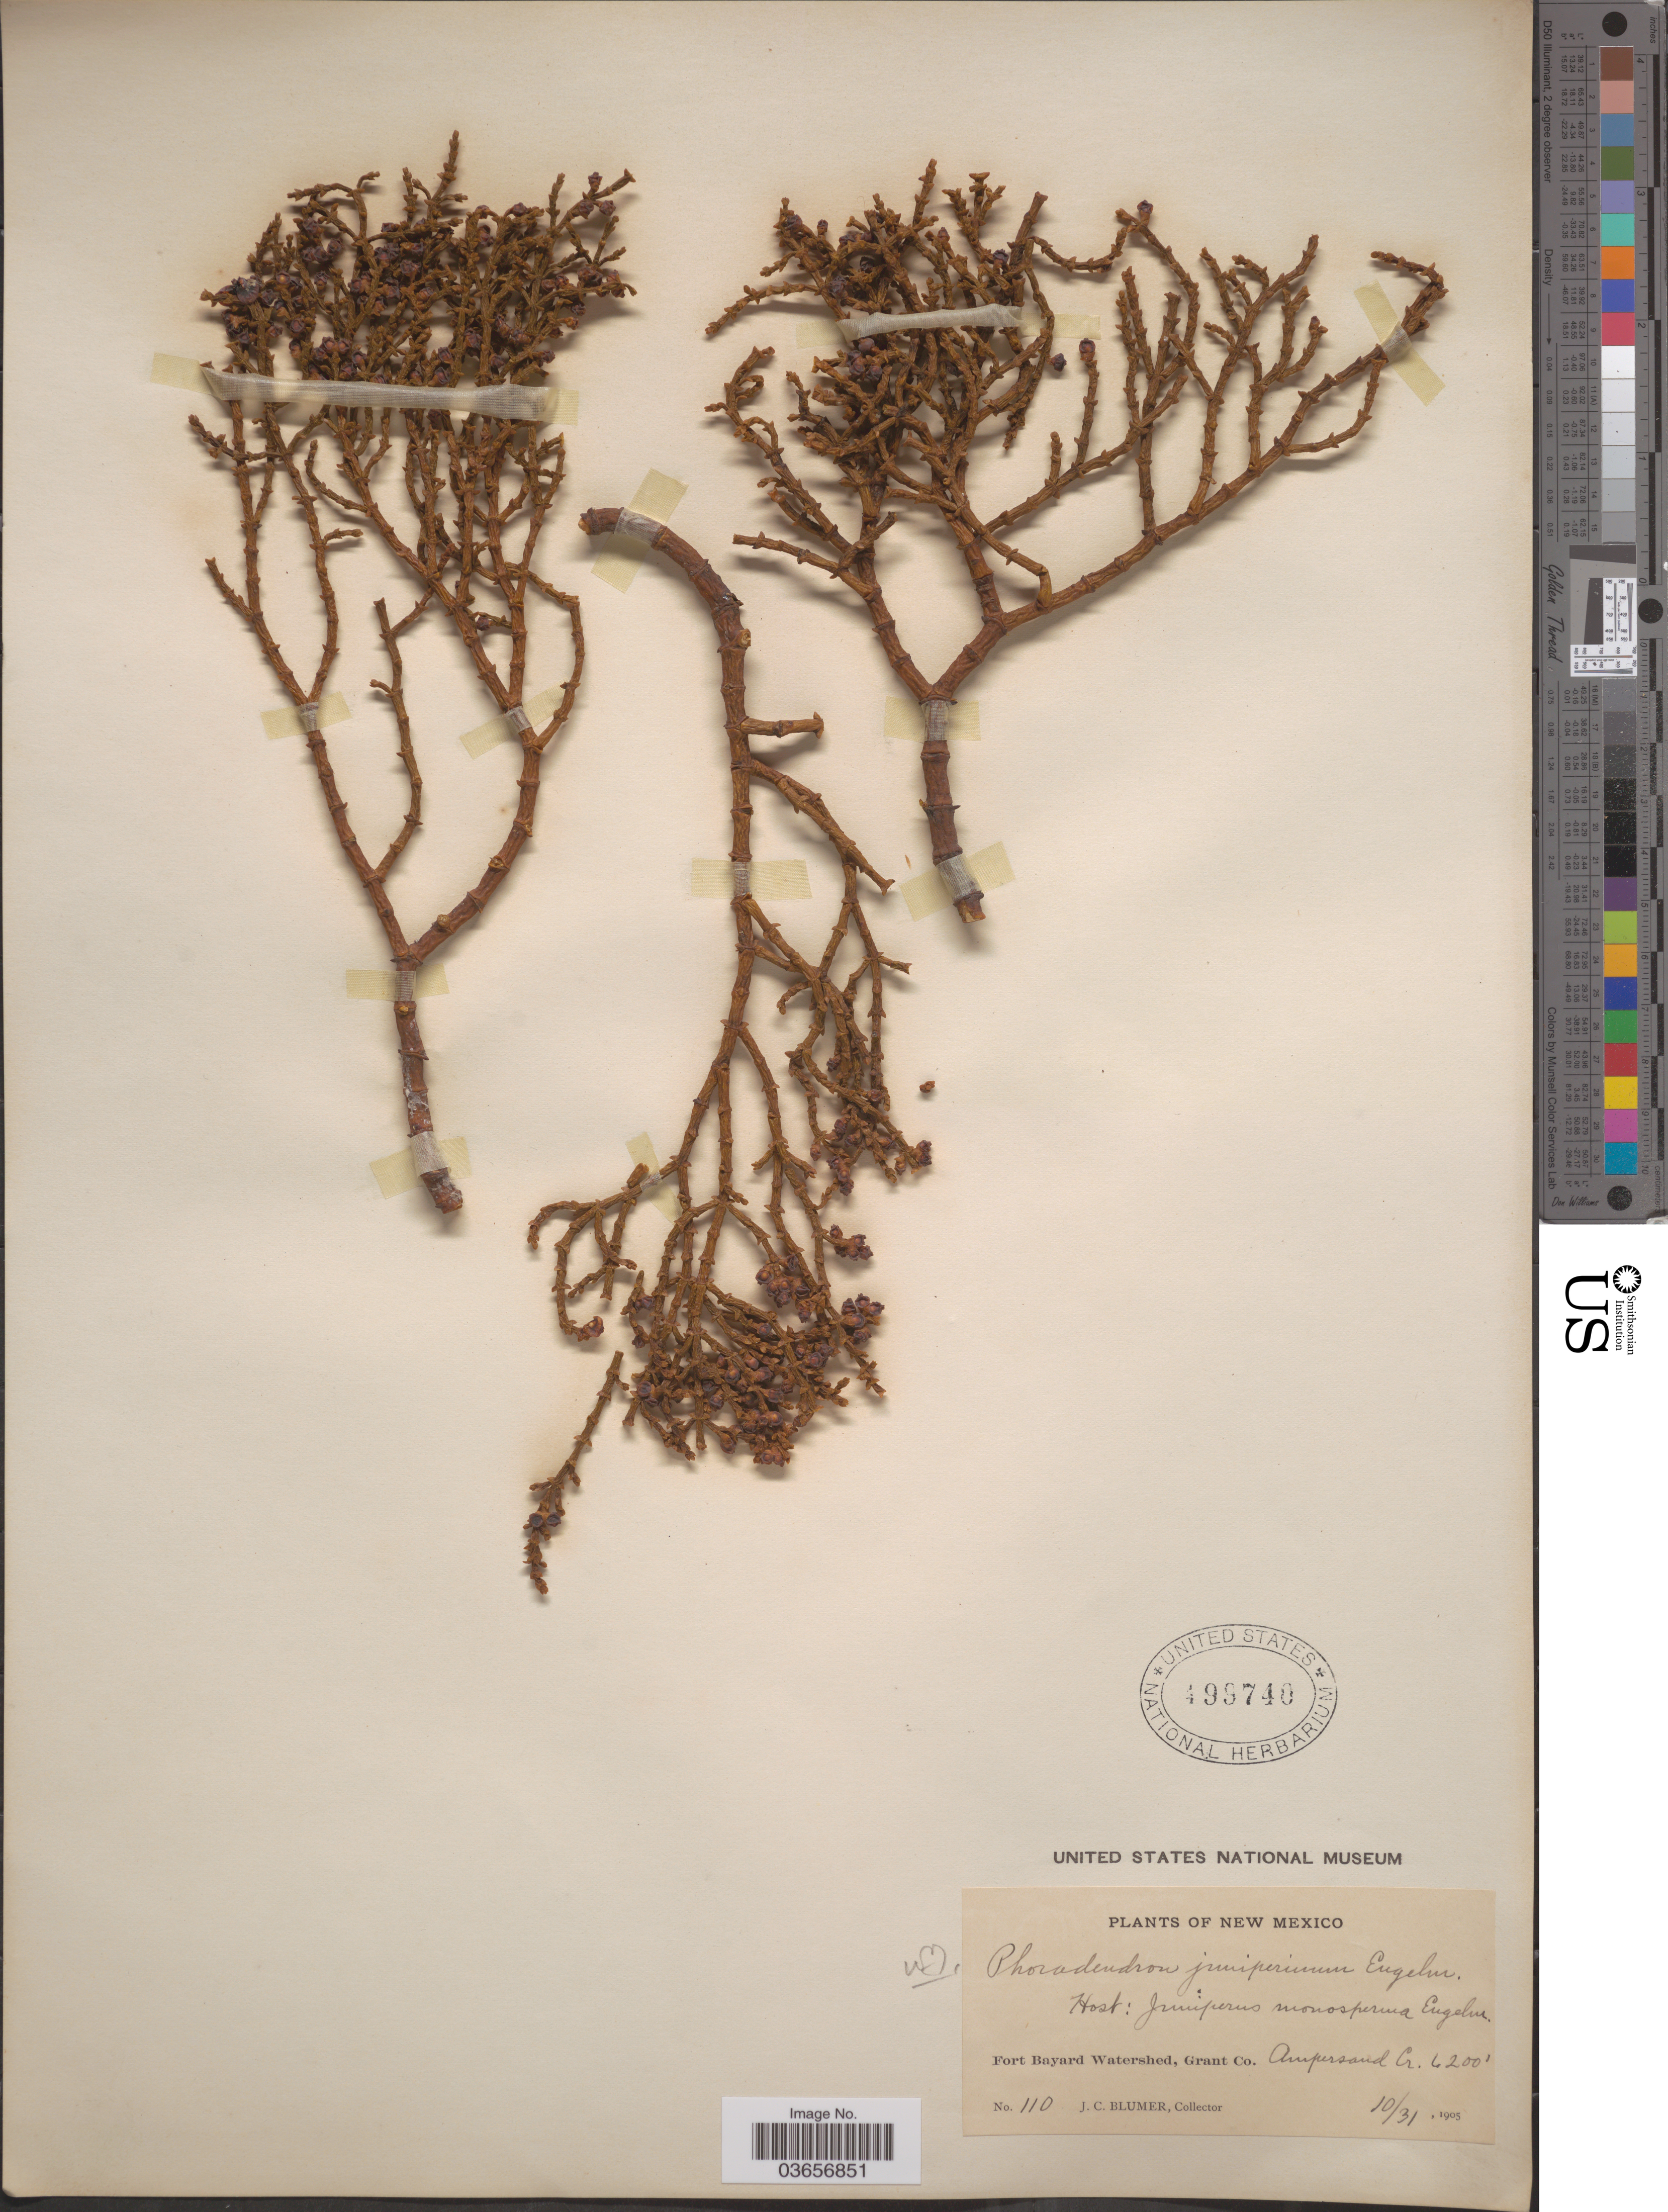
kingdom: Plantae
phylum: Tracheophyta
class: Magnoliopsida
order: Santalales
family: Viscaceae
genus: Phoradendron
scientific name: Phoradendron juniperinum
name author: Engelm. ex A. Gray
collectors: J. C. Blumer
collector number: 110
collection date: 1905-10-31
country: United States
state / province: New Mexico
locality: Fort Bayard Watershed, Grant Co. Ampersand Cr.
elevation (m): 1890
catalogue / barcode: US 499740